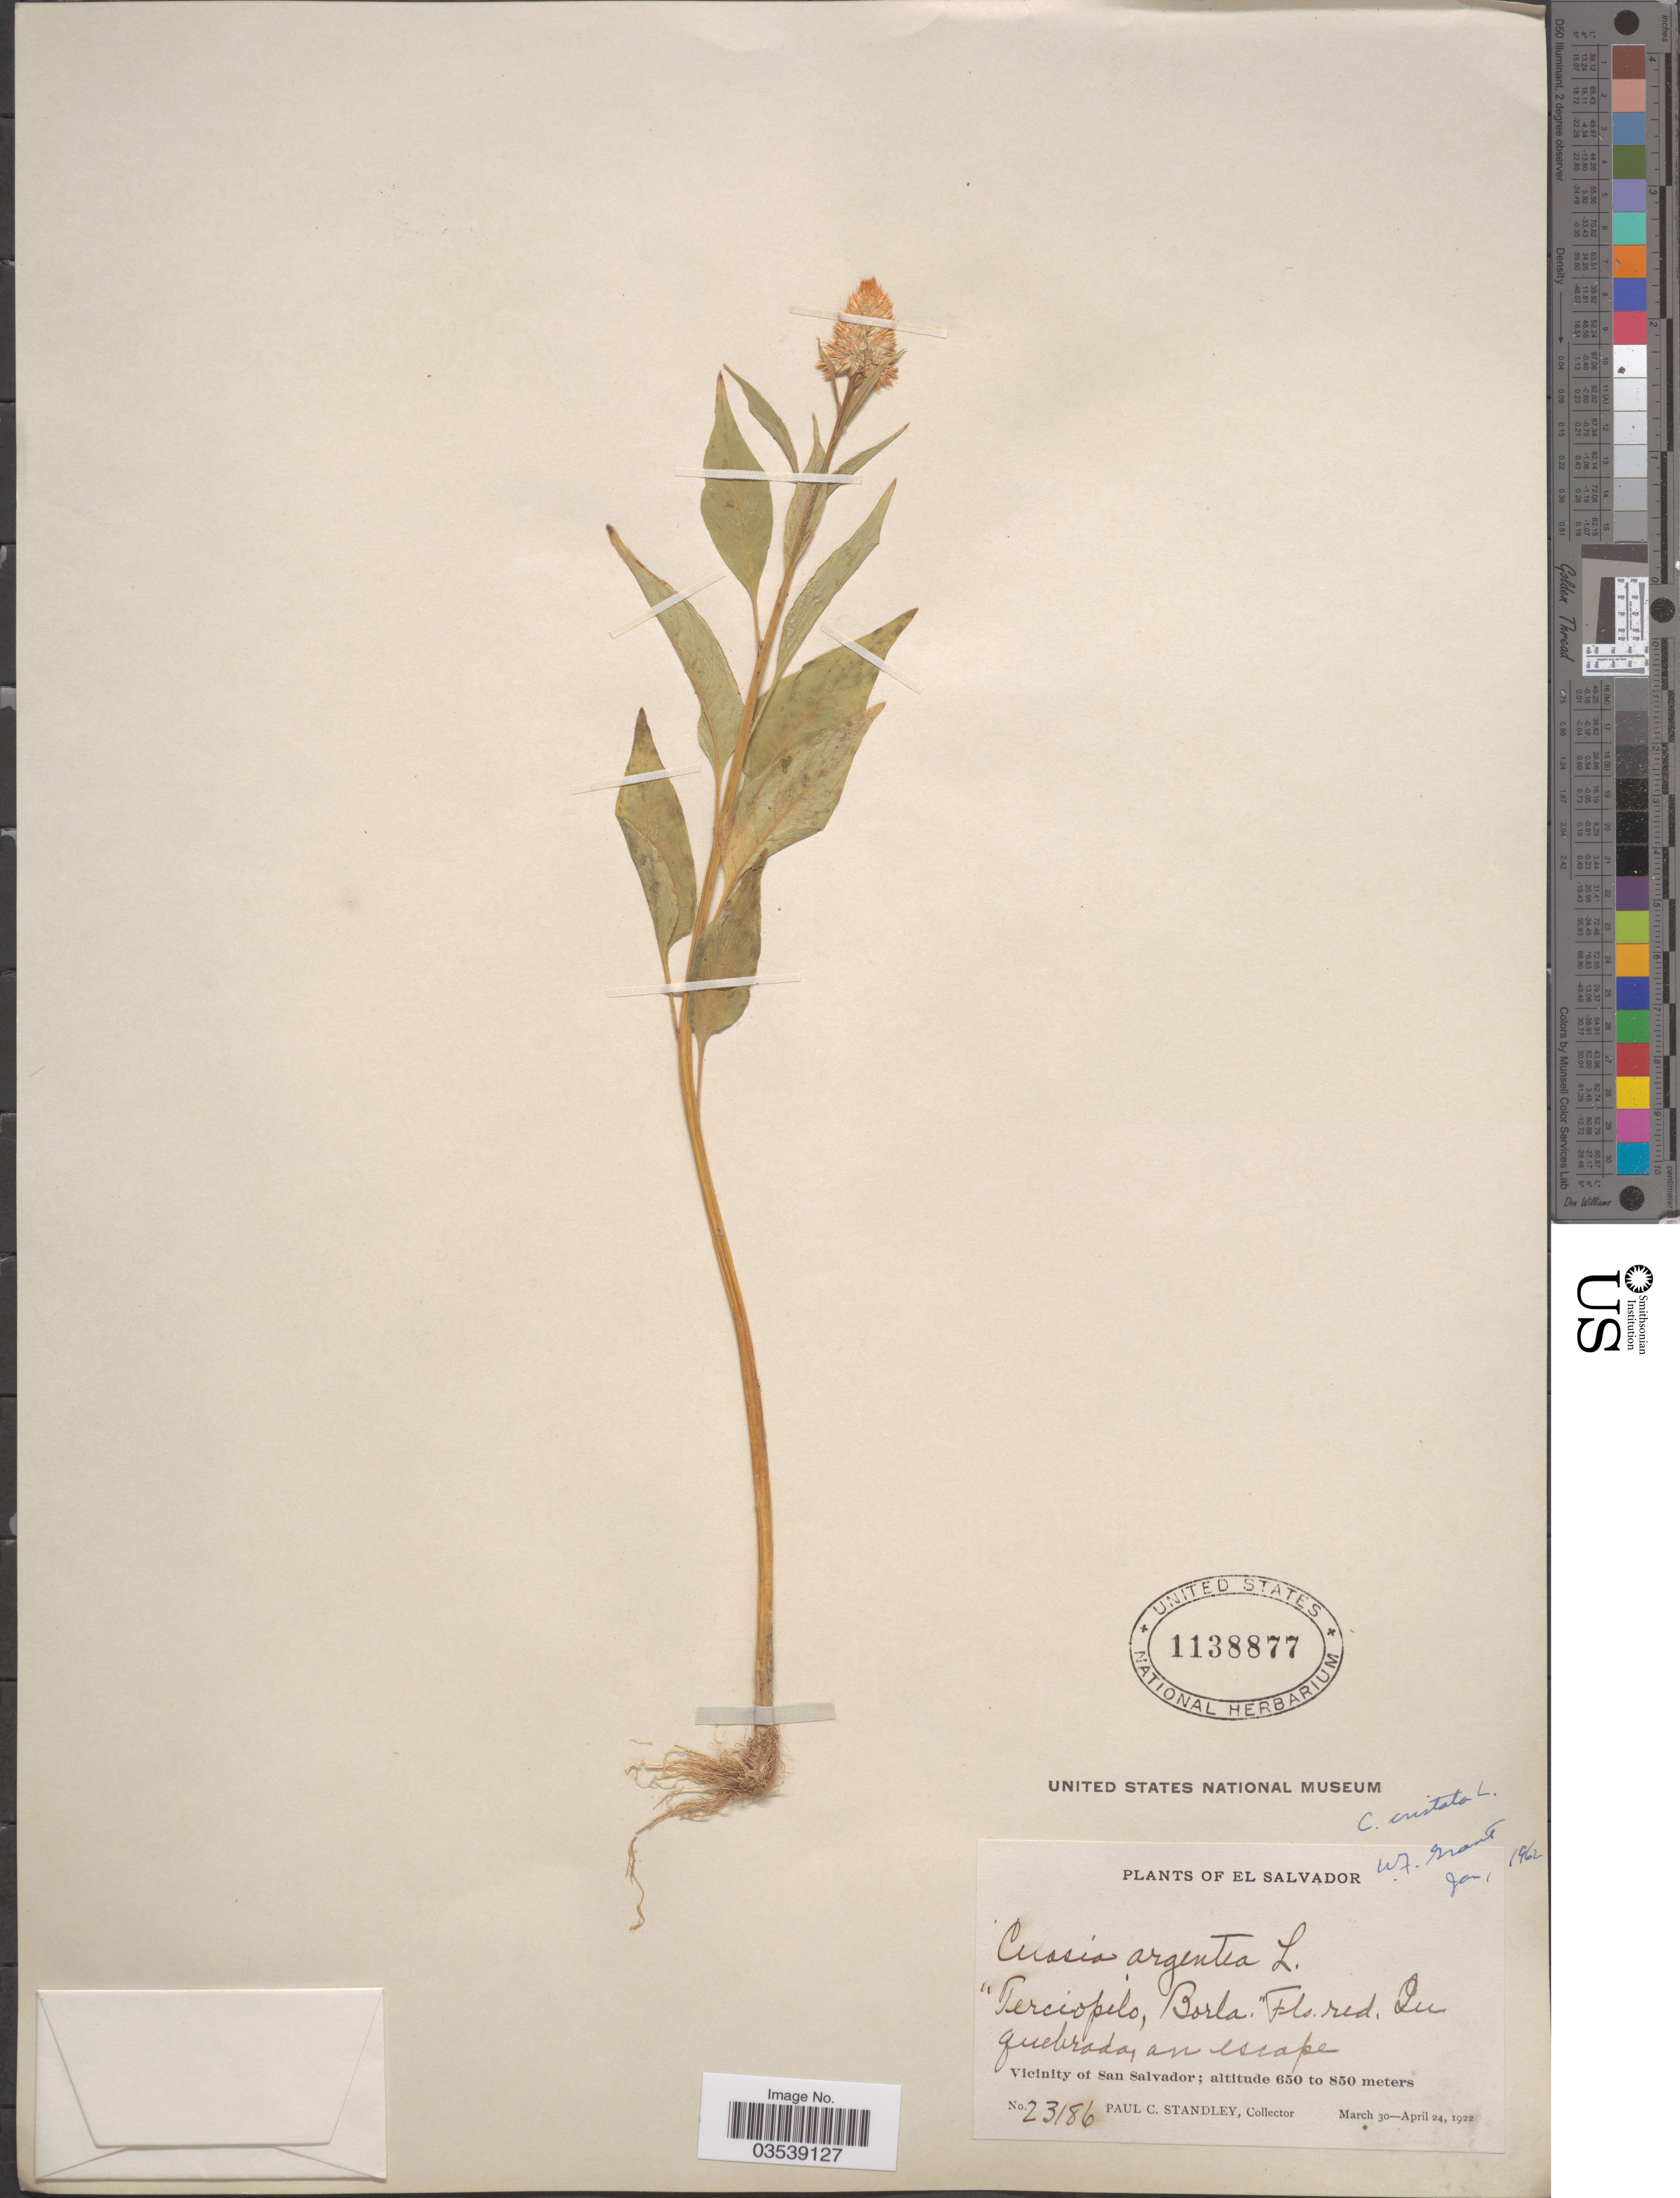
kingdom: Plantae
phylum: Tracheophyta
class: Magnoliopsida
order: Caryophyllales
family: Amaranthaceae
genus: Celosia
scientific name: Celosia cristata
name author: L.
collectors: P. C. Standley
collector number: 23186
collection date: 1922-03-30/1922-04-24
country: El Salvador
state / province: San Salvador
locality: In quebrada. Vicinity of San Salvador.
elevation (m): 650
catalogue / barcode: US 1138877